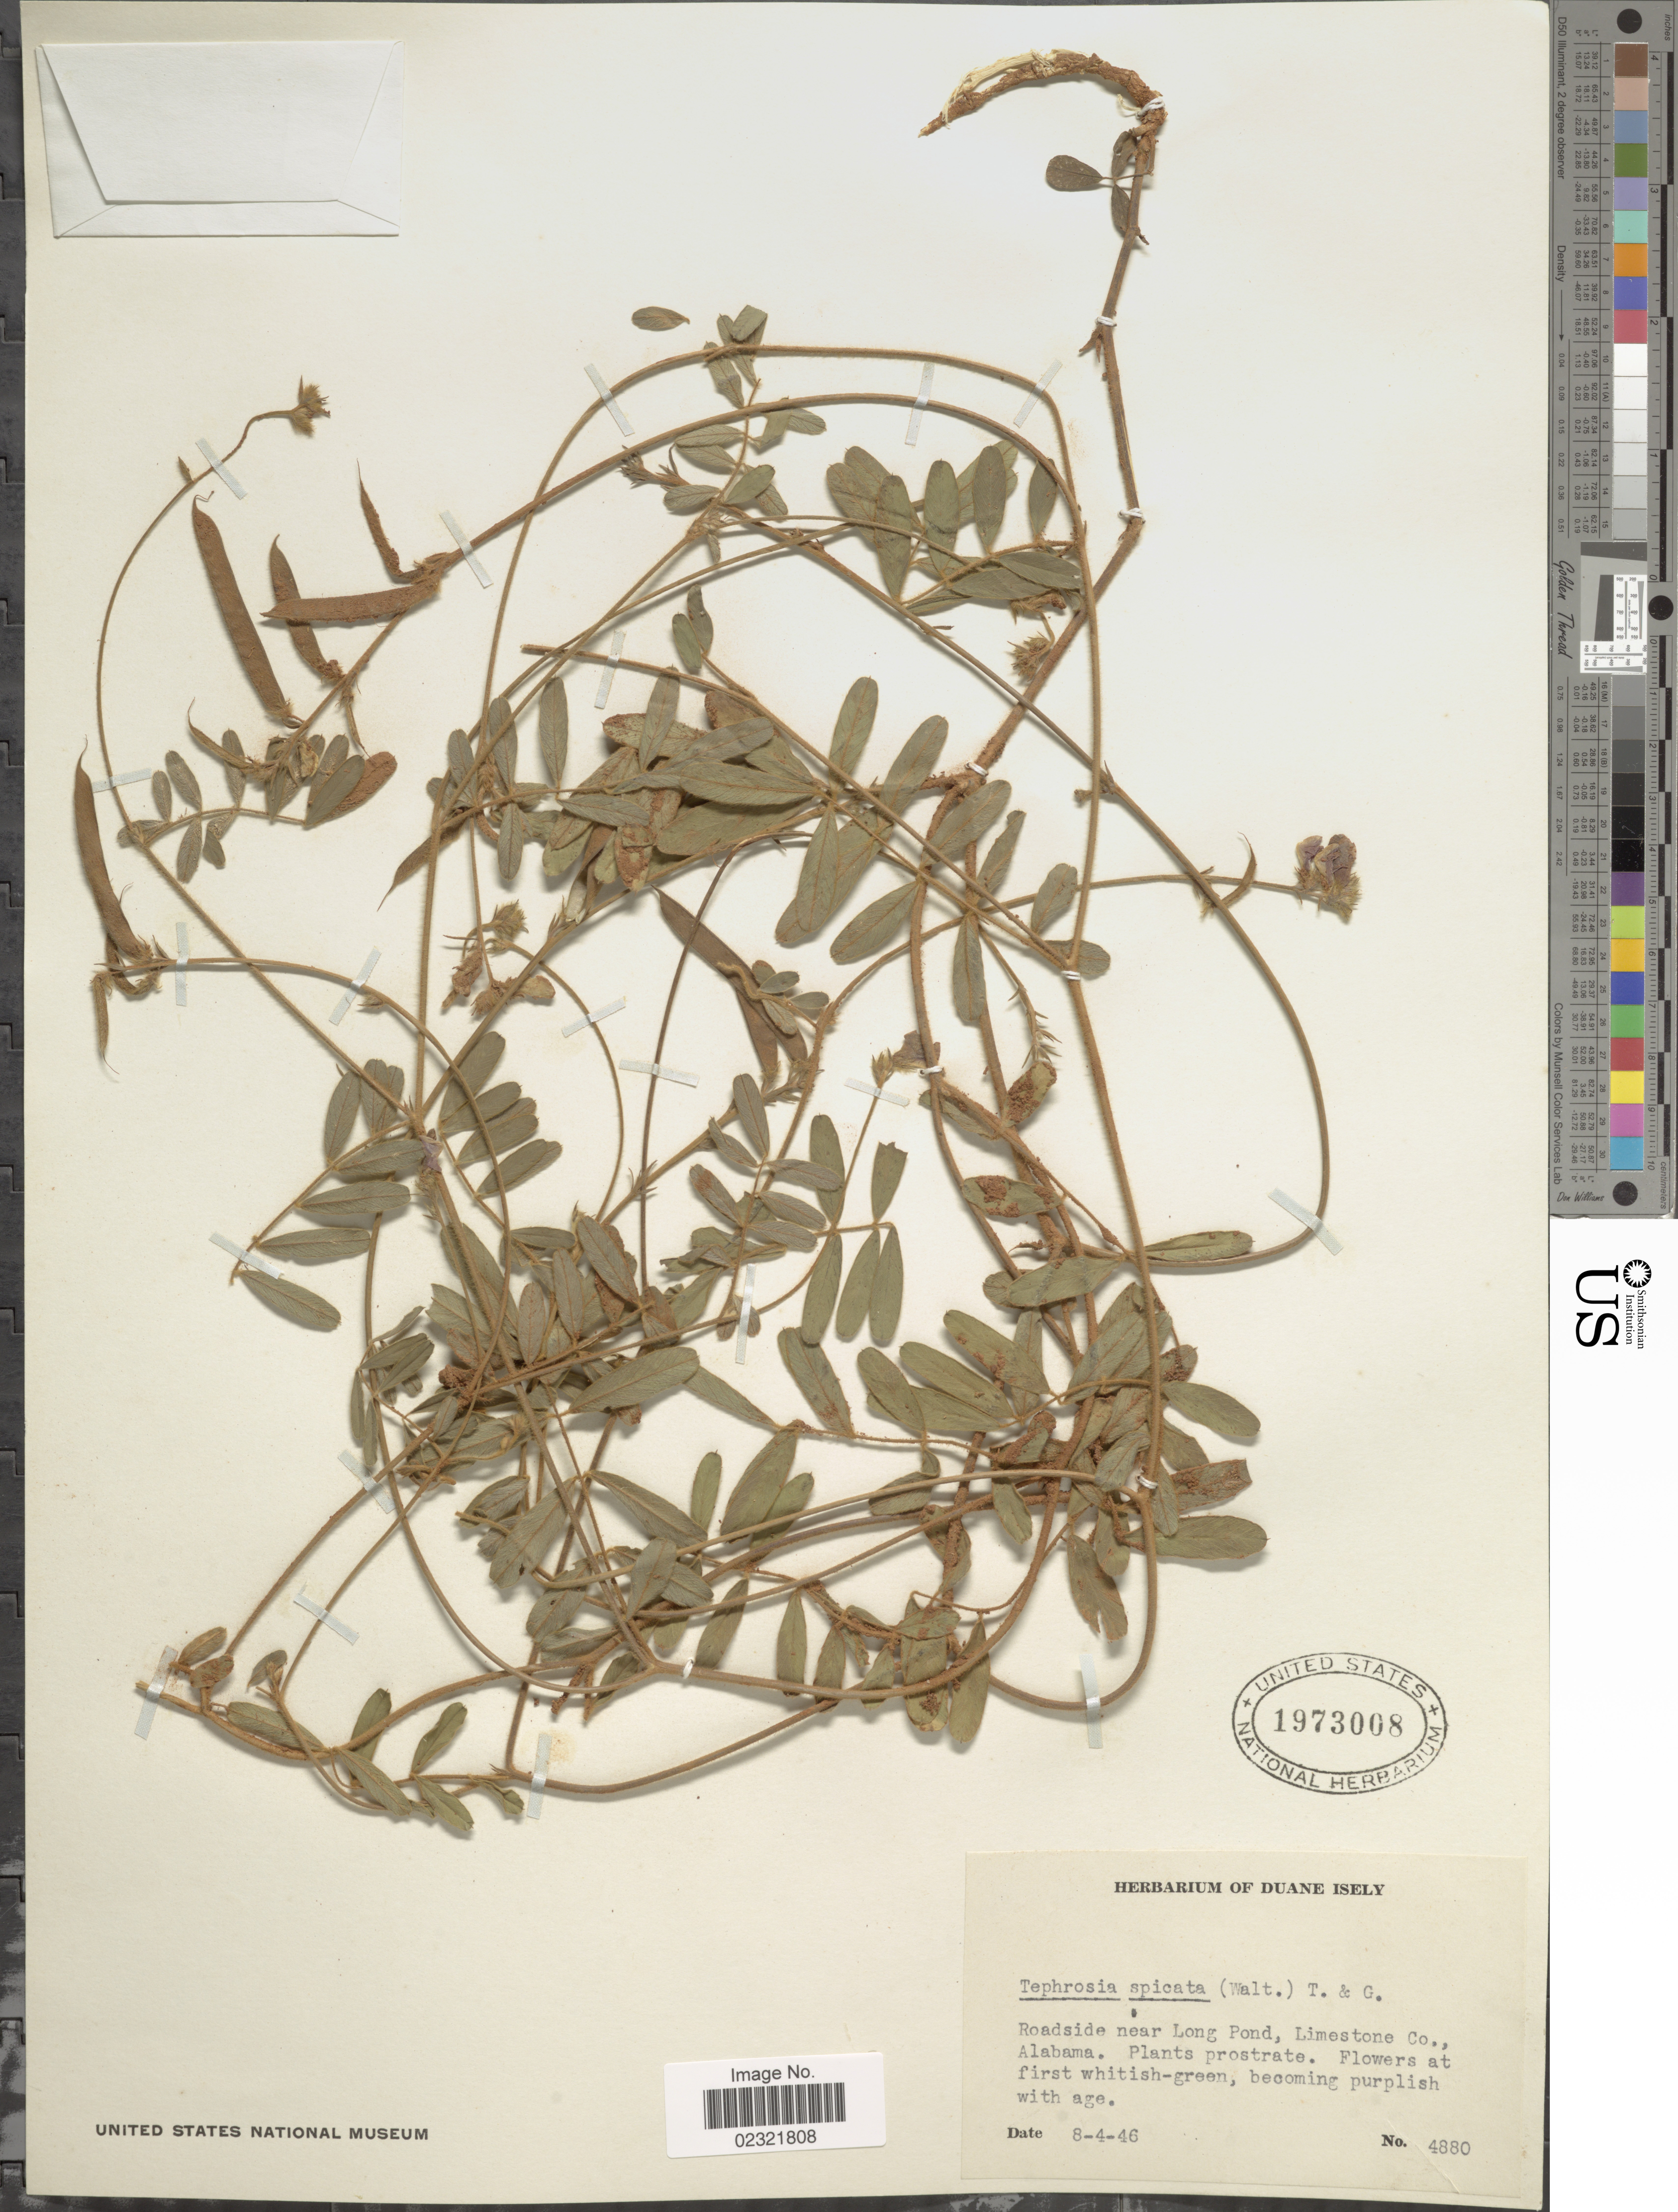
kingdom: Plantae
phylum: Tracheophyta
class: Magnoliopsida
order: Fabales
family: Fabaceae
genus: Tephrosia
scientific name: Tephrosia spicata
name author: (Walter) Torr. & A. Gray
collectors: ex. herb. Duane Isely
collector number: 4880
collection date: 1946-08-04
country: United States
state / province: Alabama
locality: Roadside near Long Pond, Limestone Co.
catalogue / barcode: US 1973008